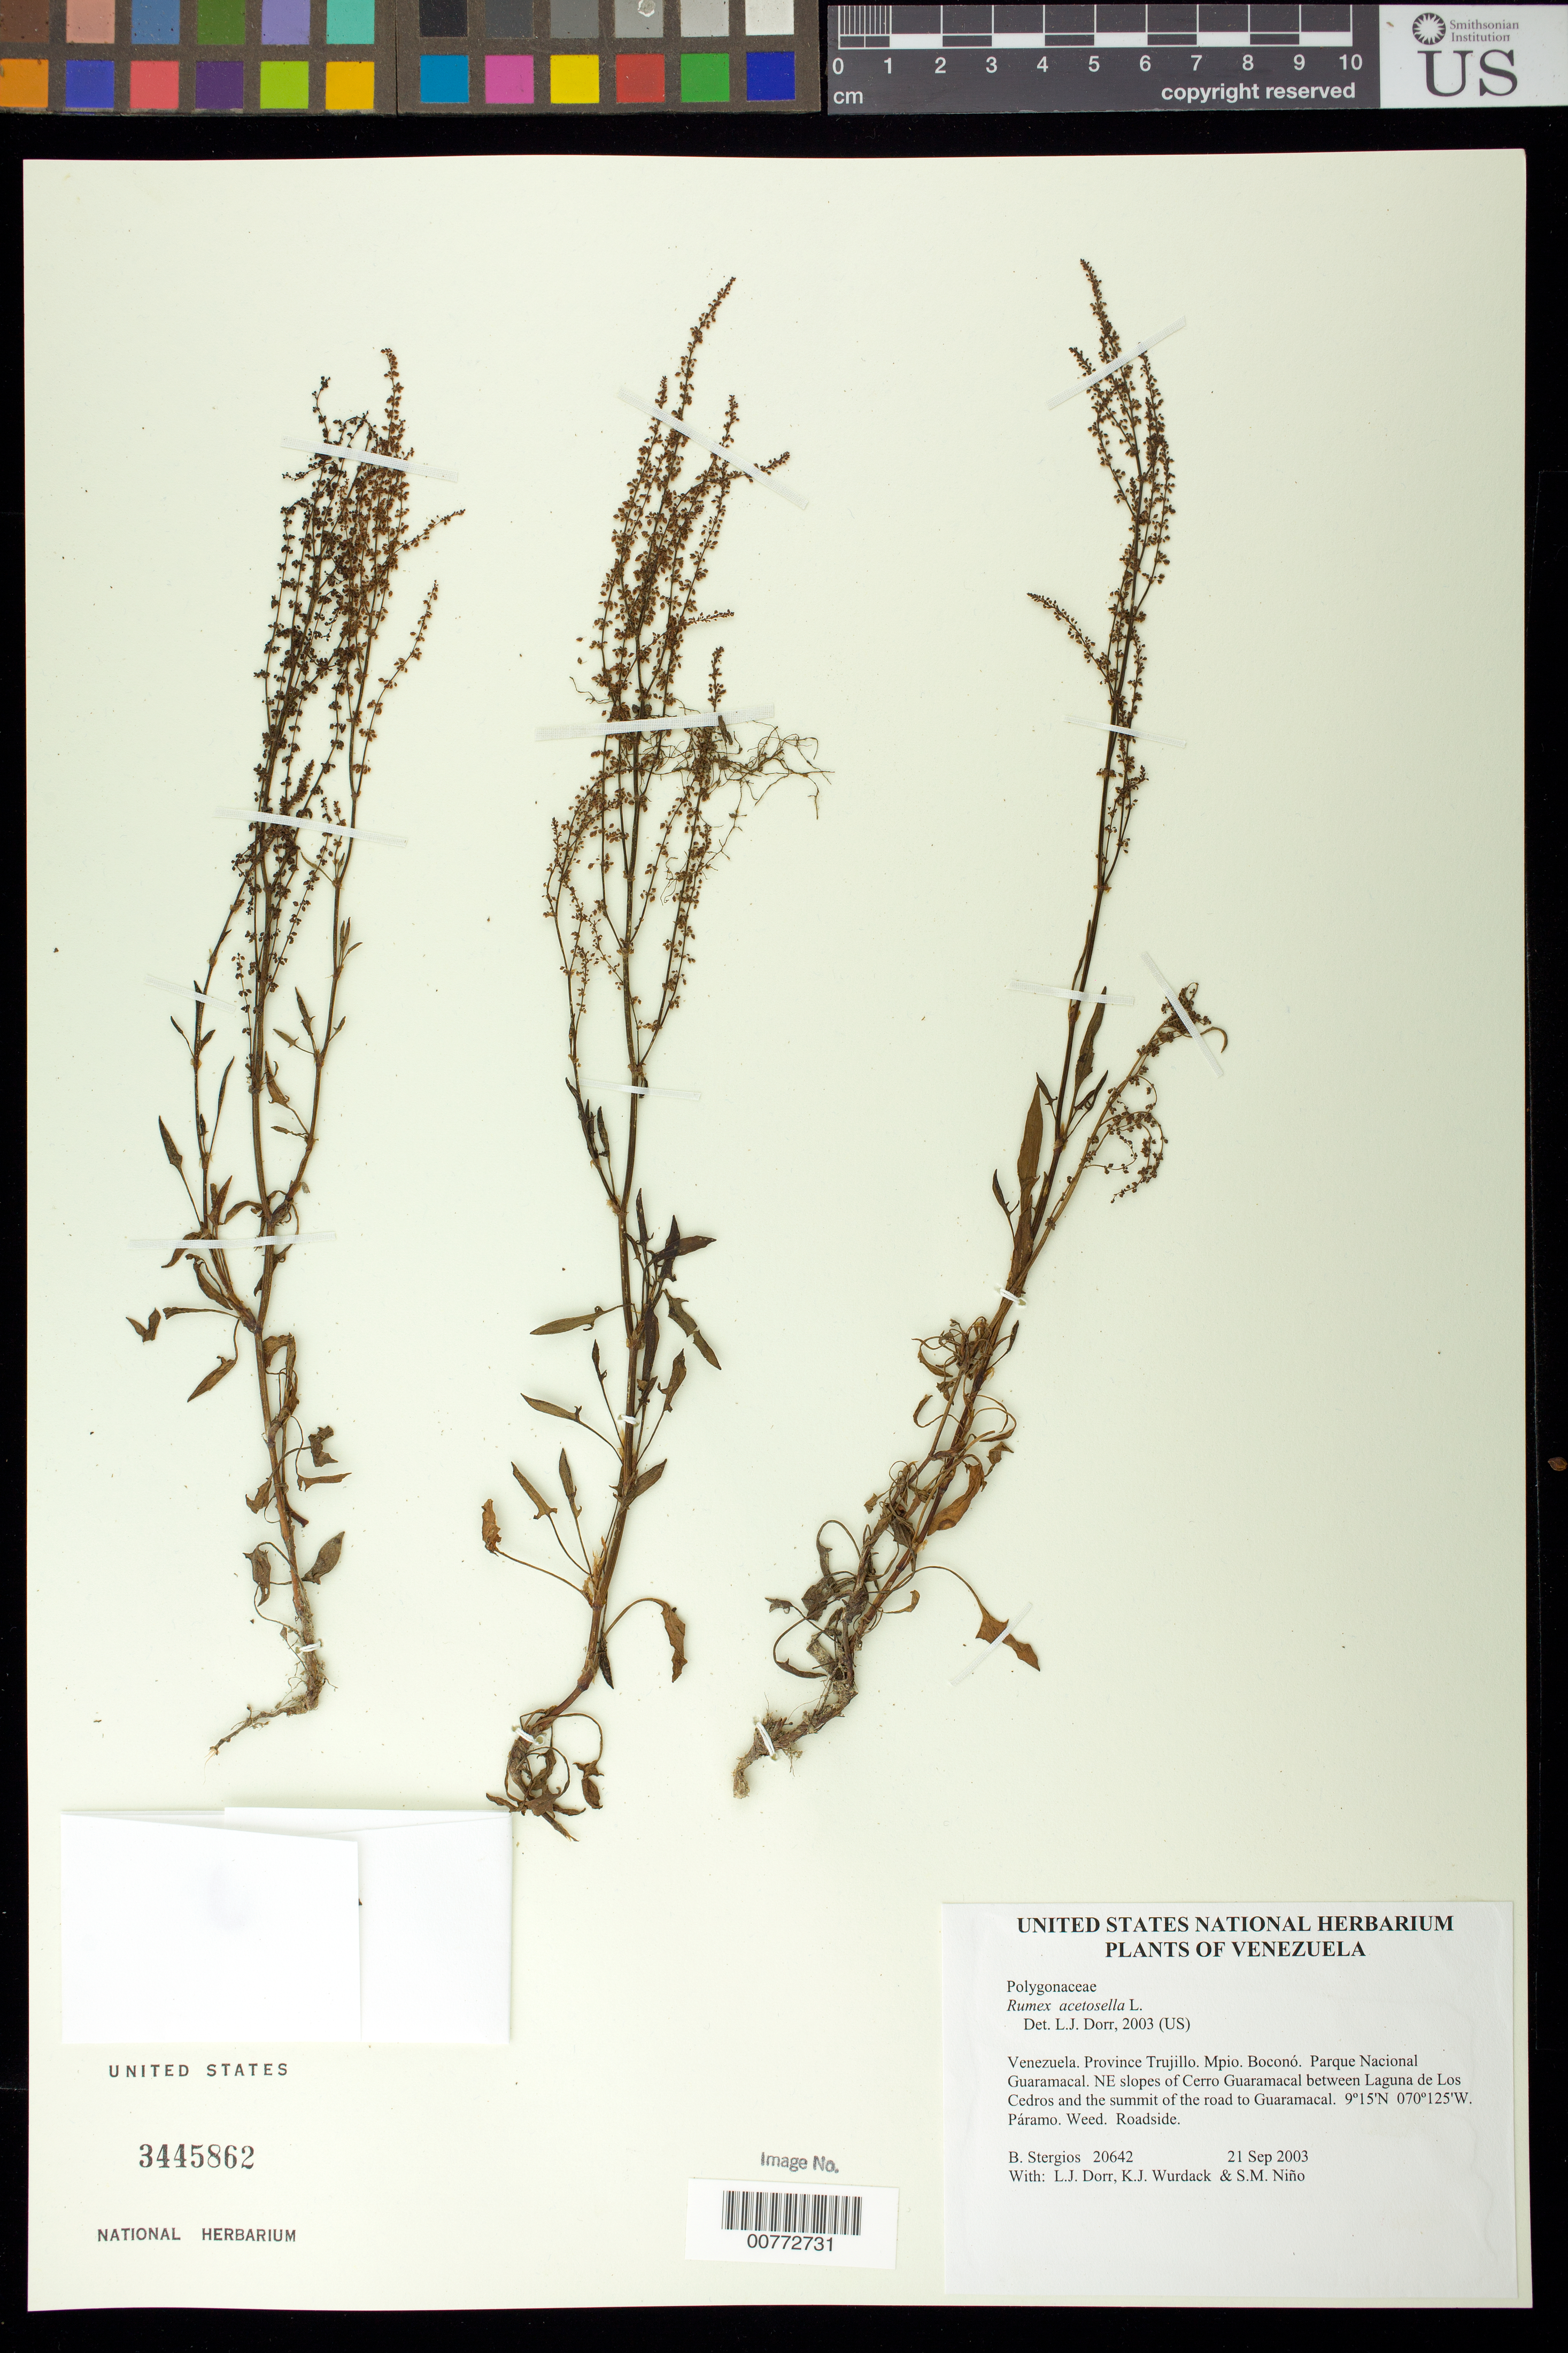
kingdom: Plantae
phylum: Tracheophyta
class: Magnoliopsida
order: Caryophyllales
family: Polygonaceae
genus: Rumex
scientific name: Rumex acetosella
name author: L.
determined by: Dorr, L. J., (BOT), Smithsonian Institution - National Museum of Natural History (UNITED STATES)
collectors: B. G. Stergios, L. J. Dorr, K. Wurdack & S. M. Niño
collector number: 20642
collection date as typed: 21 Sep 2003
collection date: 2003-09-21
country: Venezuela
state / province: Trujillo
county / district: Boconó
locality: Parque Nacional Guaramacal. NE slopes of Cerro Guaramacal between Laguna de Los Cedros and the summit of the road to Guaramacal.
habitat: Páramo.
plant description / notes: NY, PORT, US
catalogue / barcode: US 3445862